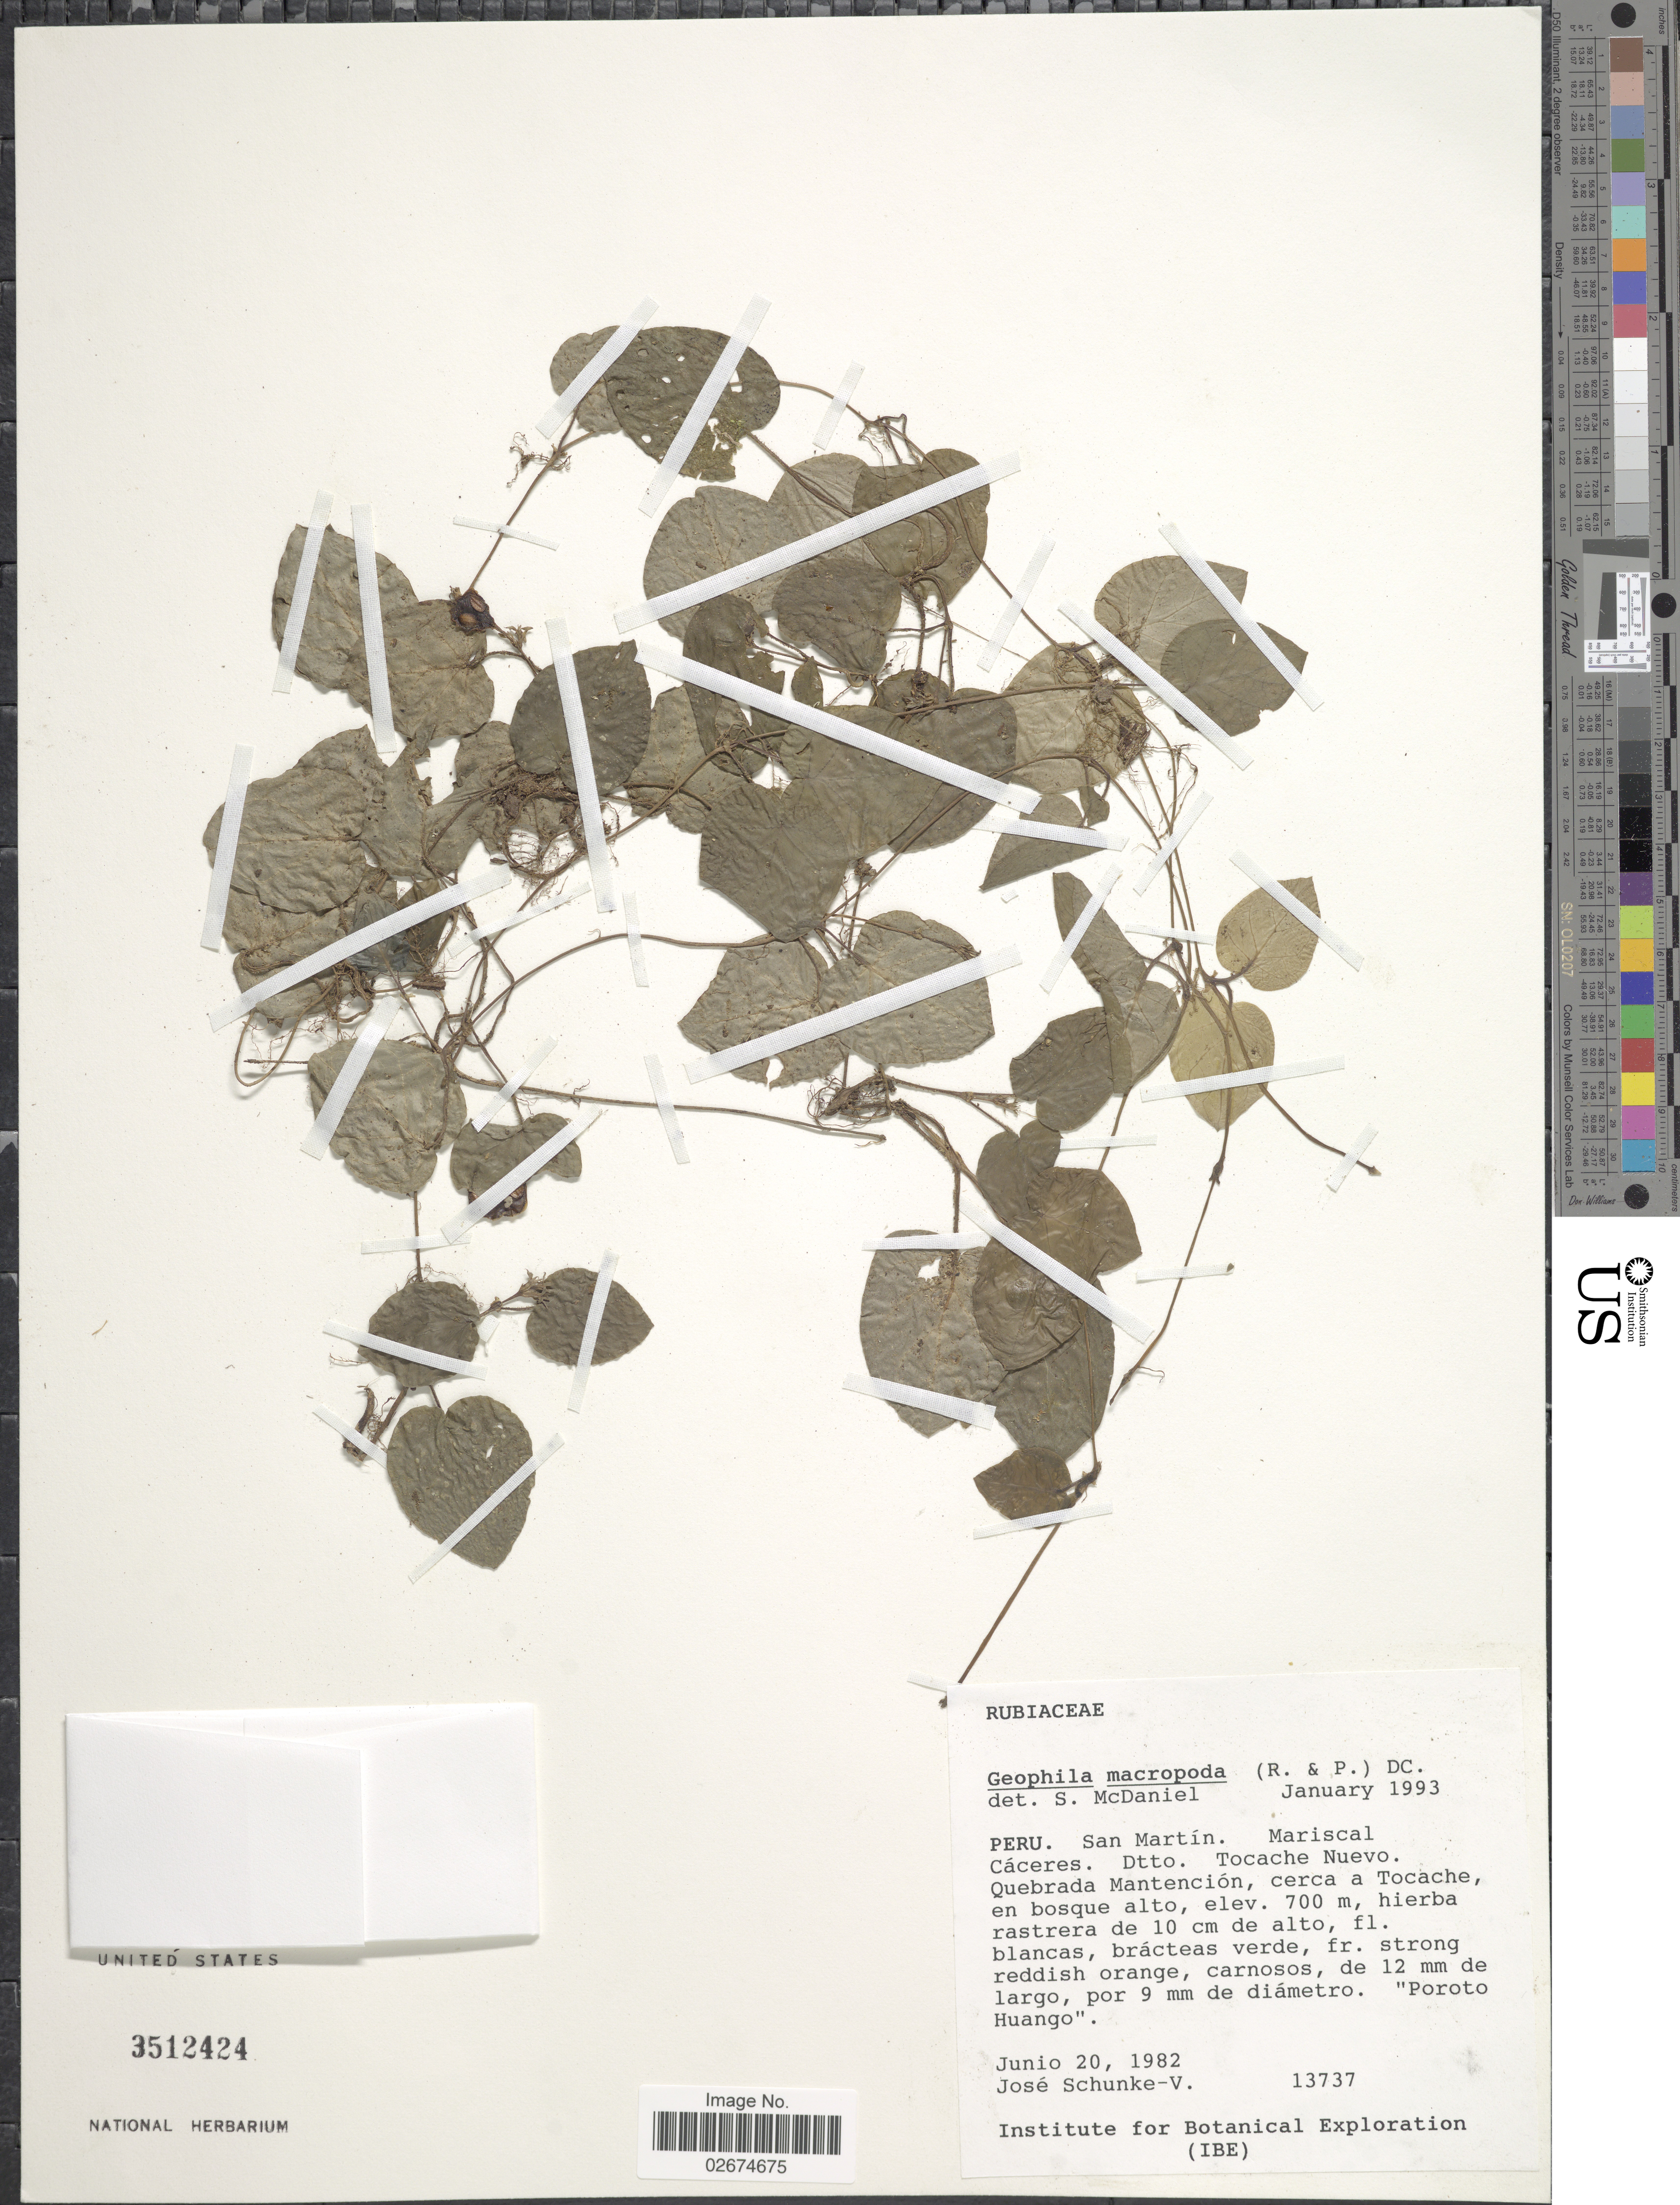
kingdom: Plantae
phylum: Tracheophyta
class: Magnoliopsida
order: Gentianales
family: Rubiaceae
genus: Geophila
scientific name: Geophila macropoda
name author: (Ruiz & Pav.) DC.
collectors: J. Schunke Vigo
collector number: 13737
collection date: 1982-06-20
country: Peru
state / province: San Martín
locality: Mariscal Caceres, Dtto. Tocache Nuevo, Quebrada Mantencion, cerca a Tochache, en bosque alto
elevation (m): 700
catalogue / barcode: US 3512424